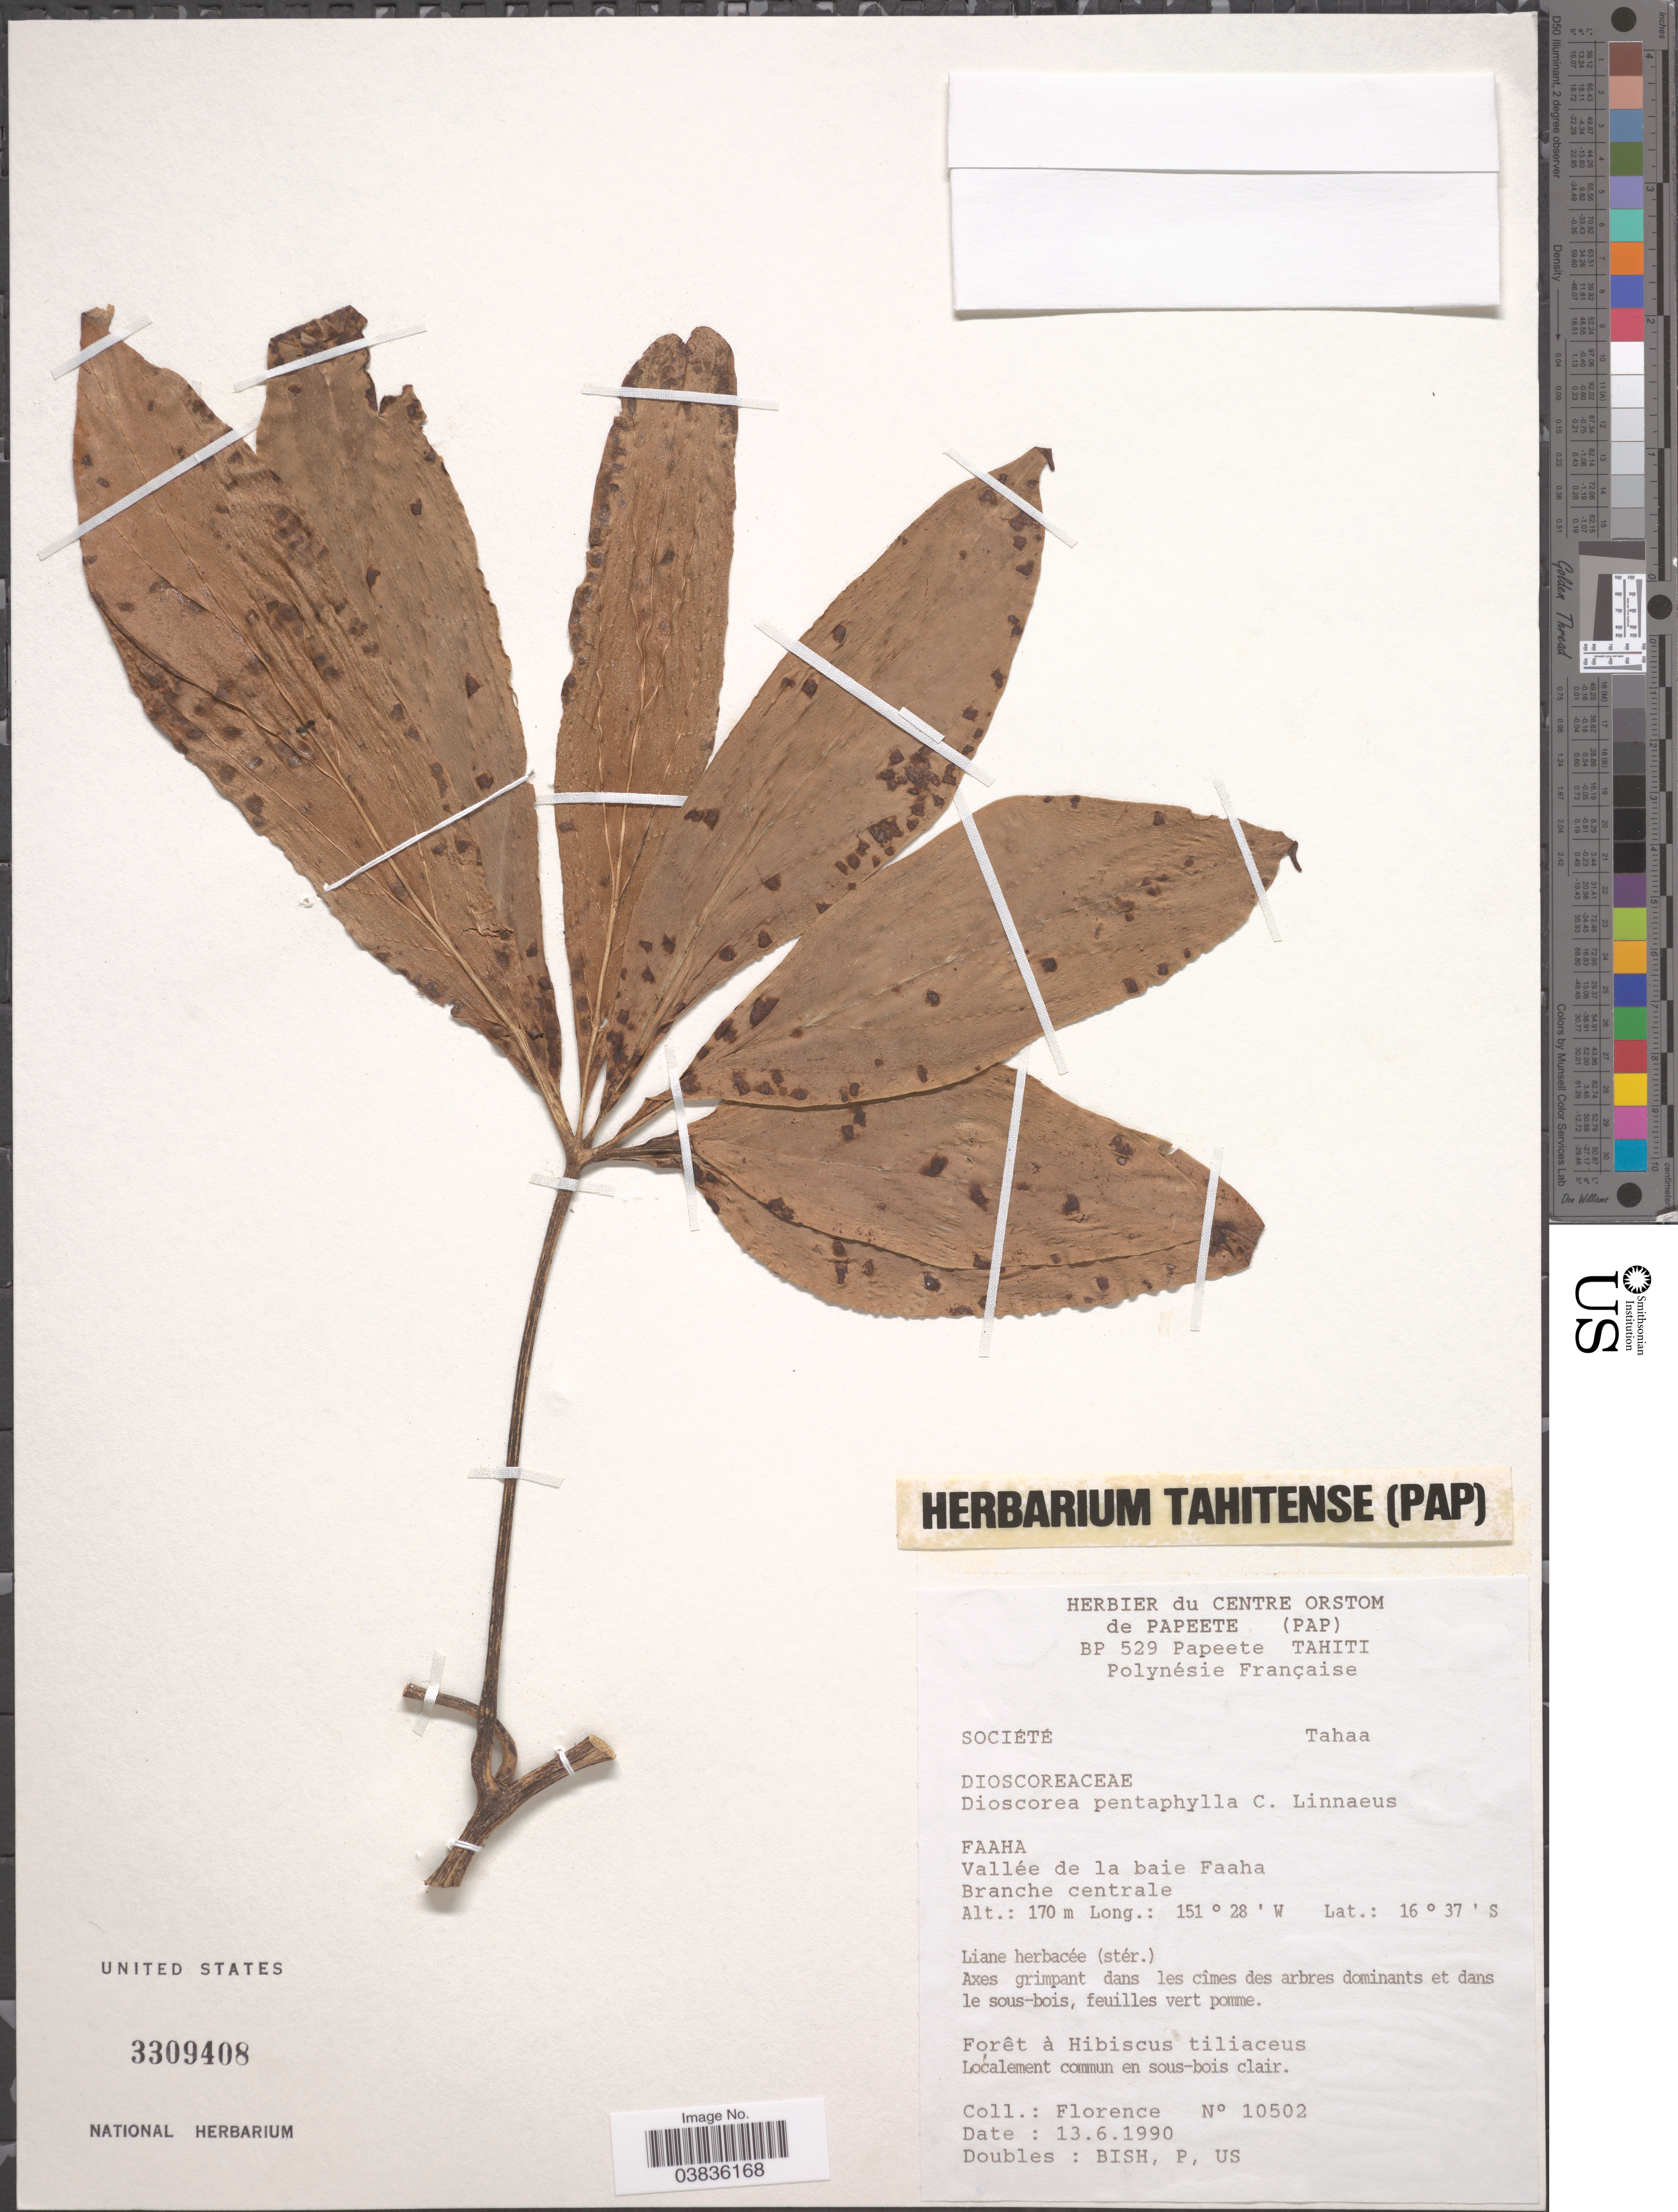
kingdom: Plantae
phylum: Tracheophyta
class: Liliopsida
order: Dioscoreales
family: Dioscoreaceae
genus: Dioscorea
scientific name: Dioscorea pentaphylla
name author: L.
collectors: -. Florence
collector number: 10502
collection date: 1990-06-13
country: French Polynesia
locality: Société Tahaa. Faaha. Vallée de la baie Faaha.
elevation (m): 170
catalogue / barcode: US 3309408